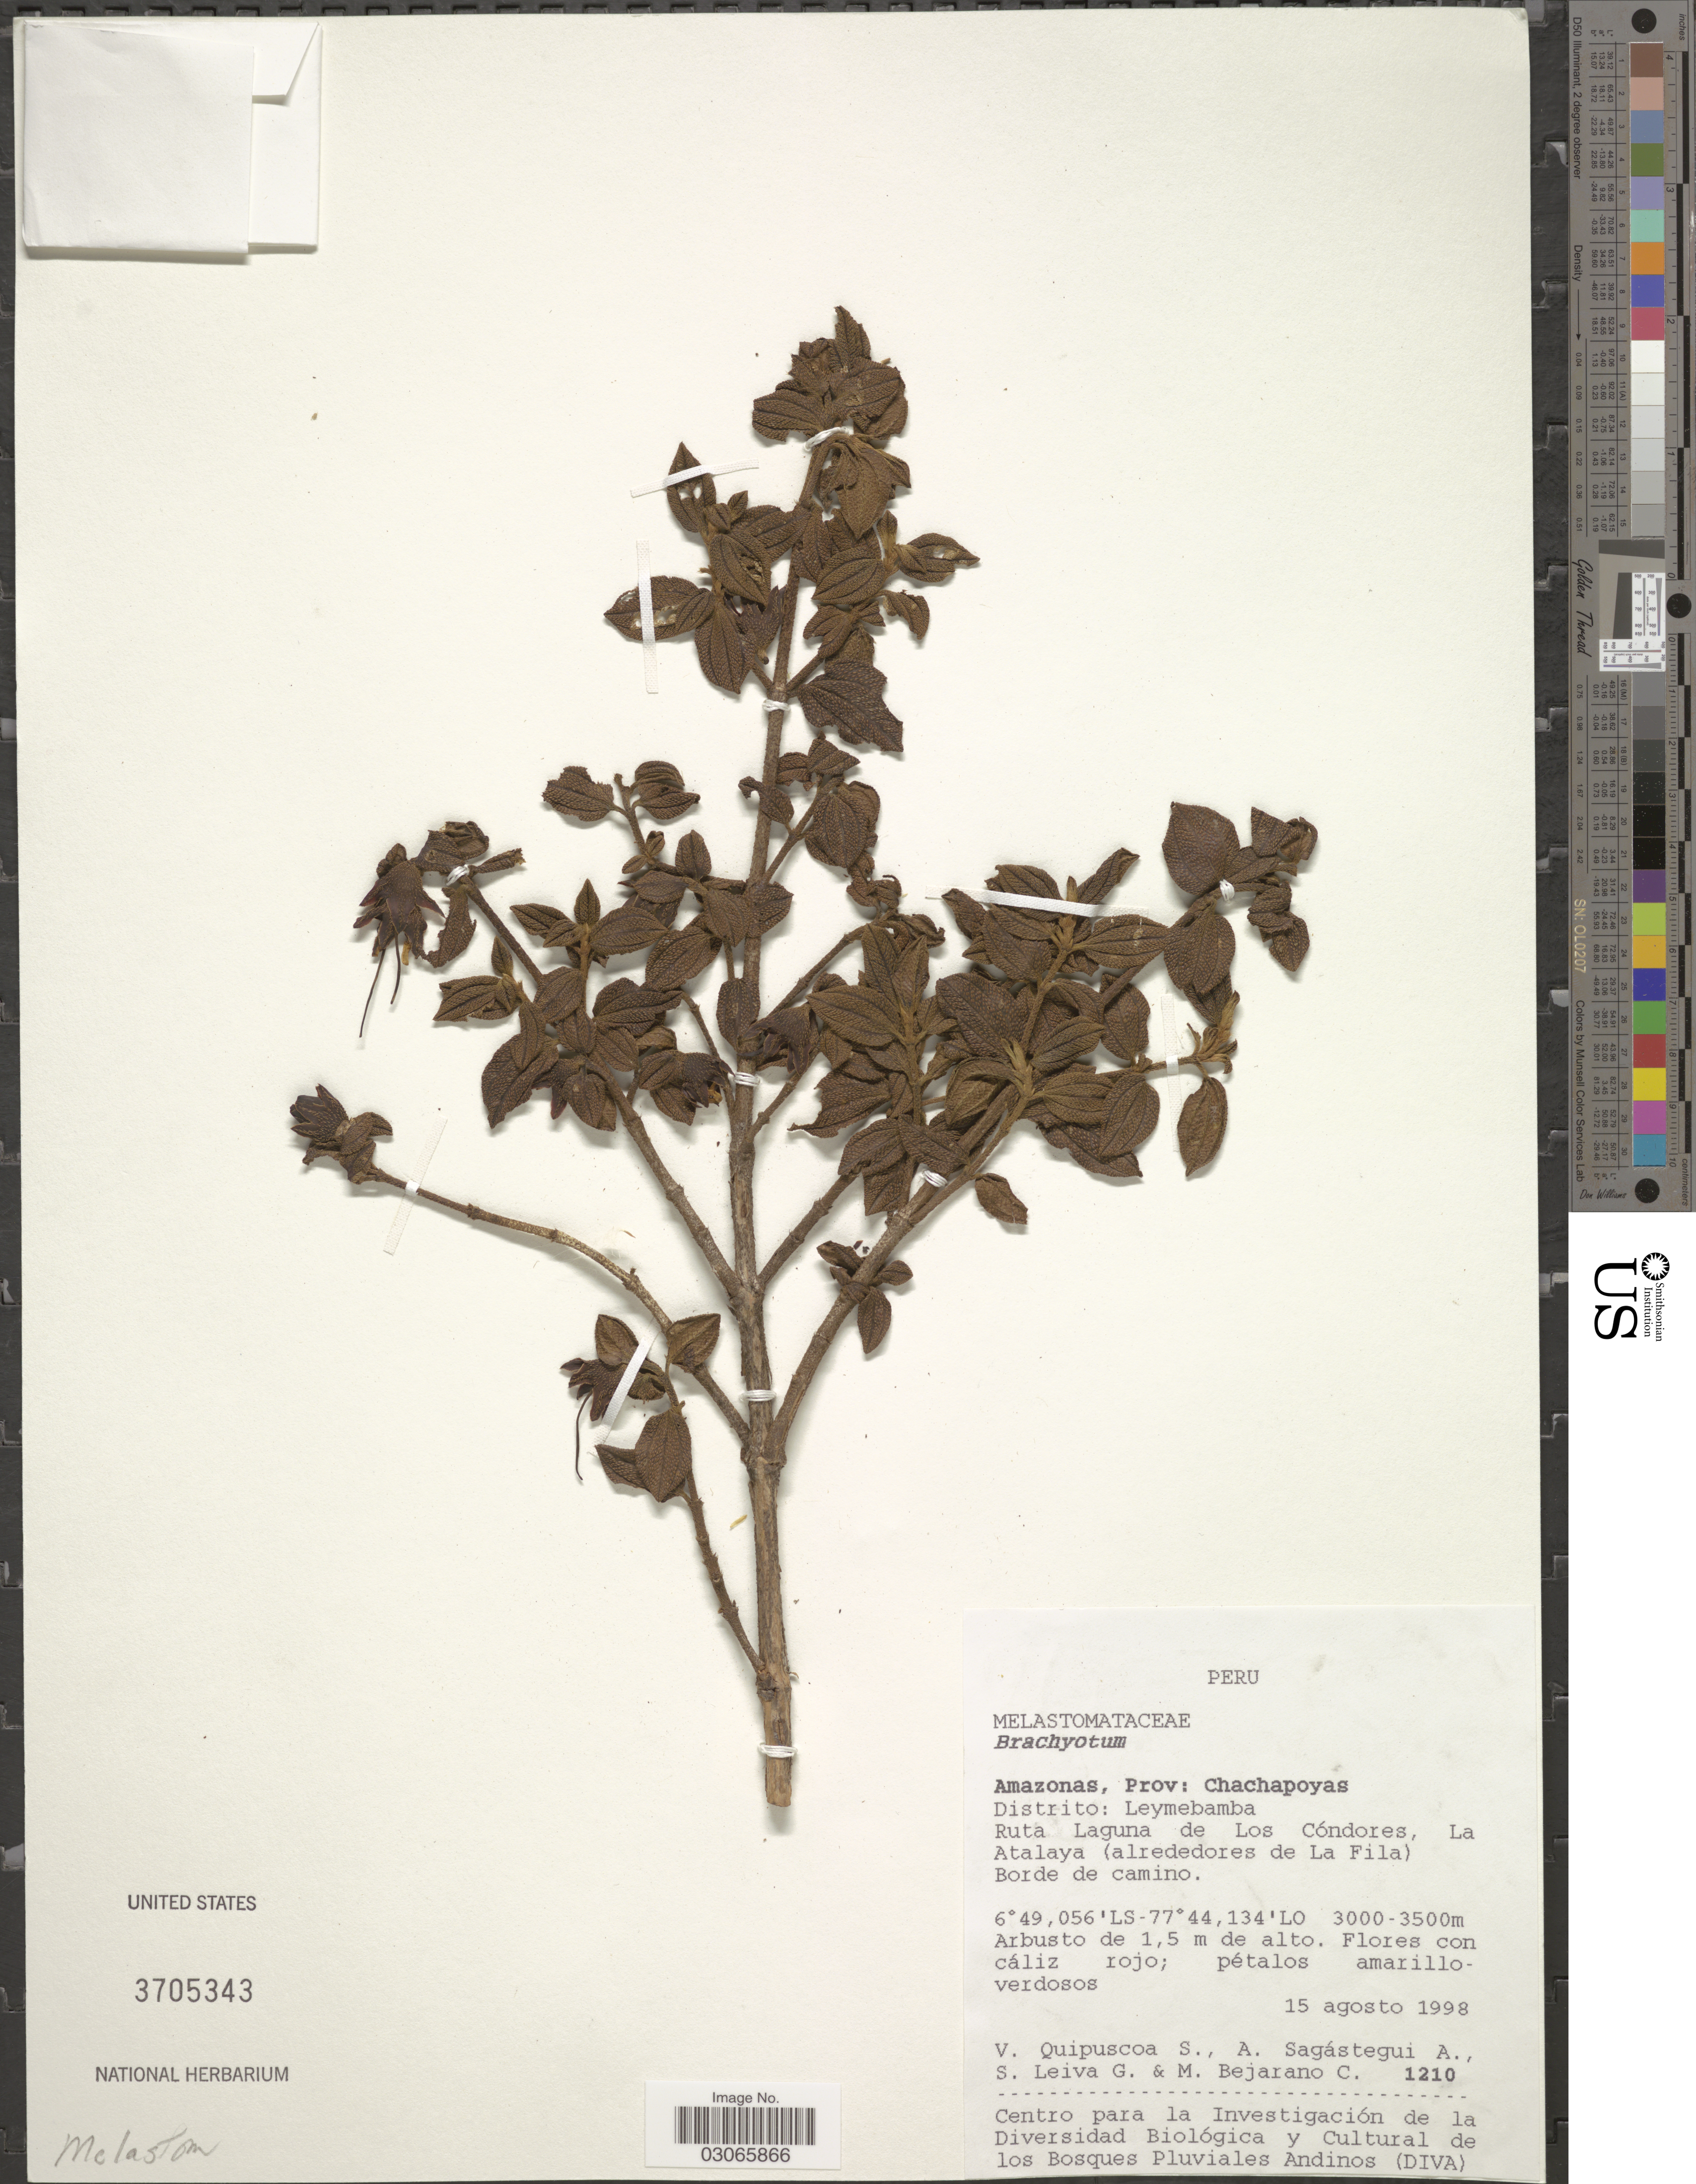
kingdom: Plantae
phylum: Tracheophyta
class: Magnoliopsida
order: Myrtales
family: Melastomataceae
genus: Brachyotum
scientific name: Brachyotum sp.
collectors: V. Quipuscoa S., A. Sagástegui A., S. Leiva G. & M. Bejarano C.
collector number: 1210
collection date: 1998-08-15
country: Peru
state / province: Amazonas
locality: Prov: Chachapoyas. Distrito: Leymebamba. Ruta Laguna de Los Cóndores, La Atalaya (alrededores de La Fila). Borde de camino.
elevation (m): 3000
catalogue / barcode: US 3705343